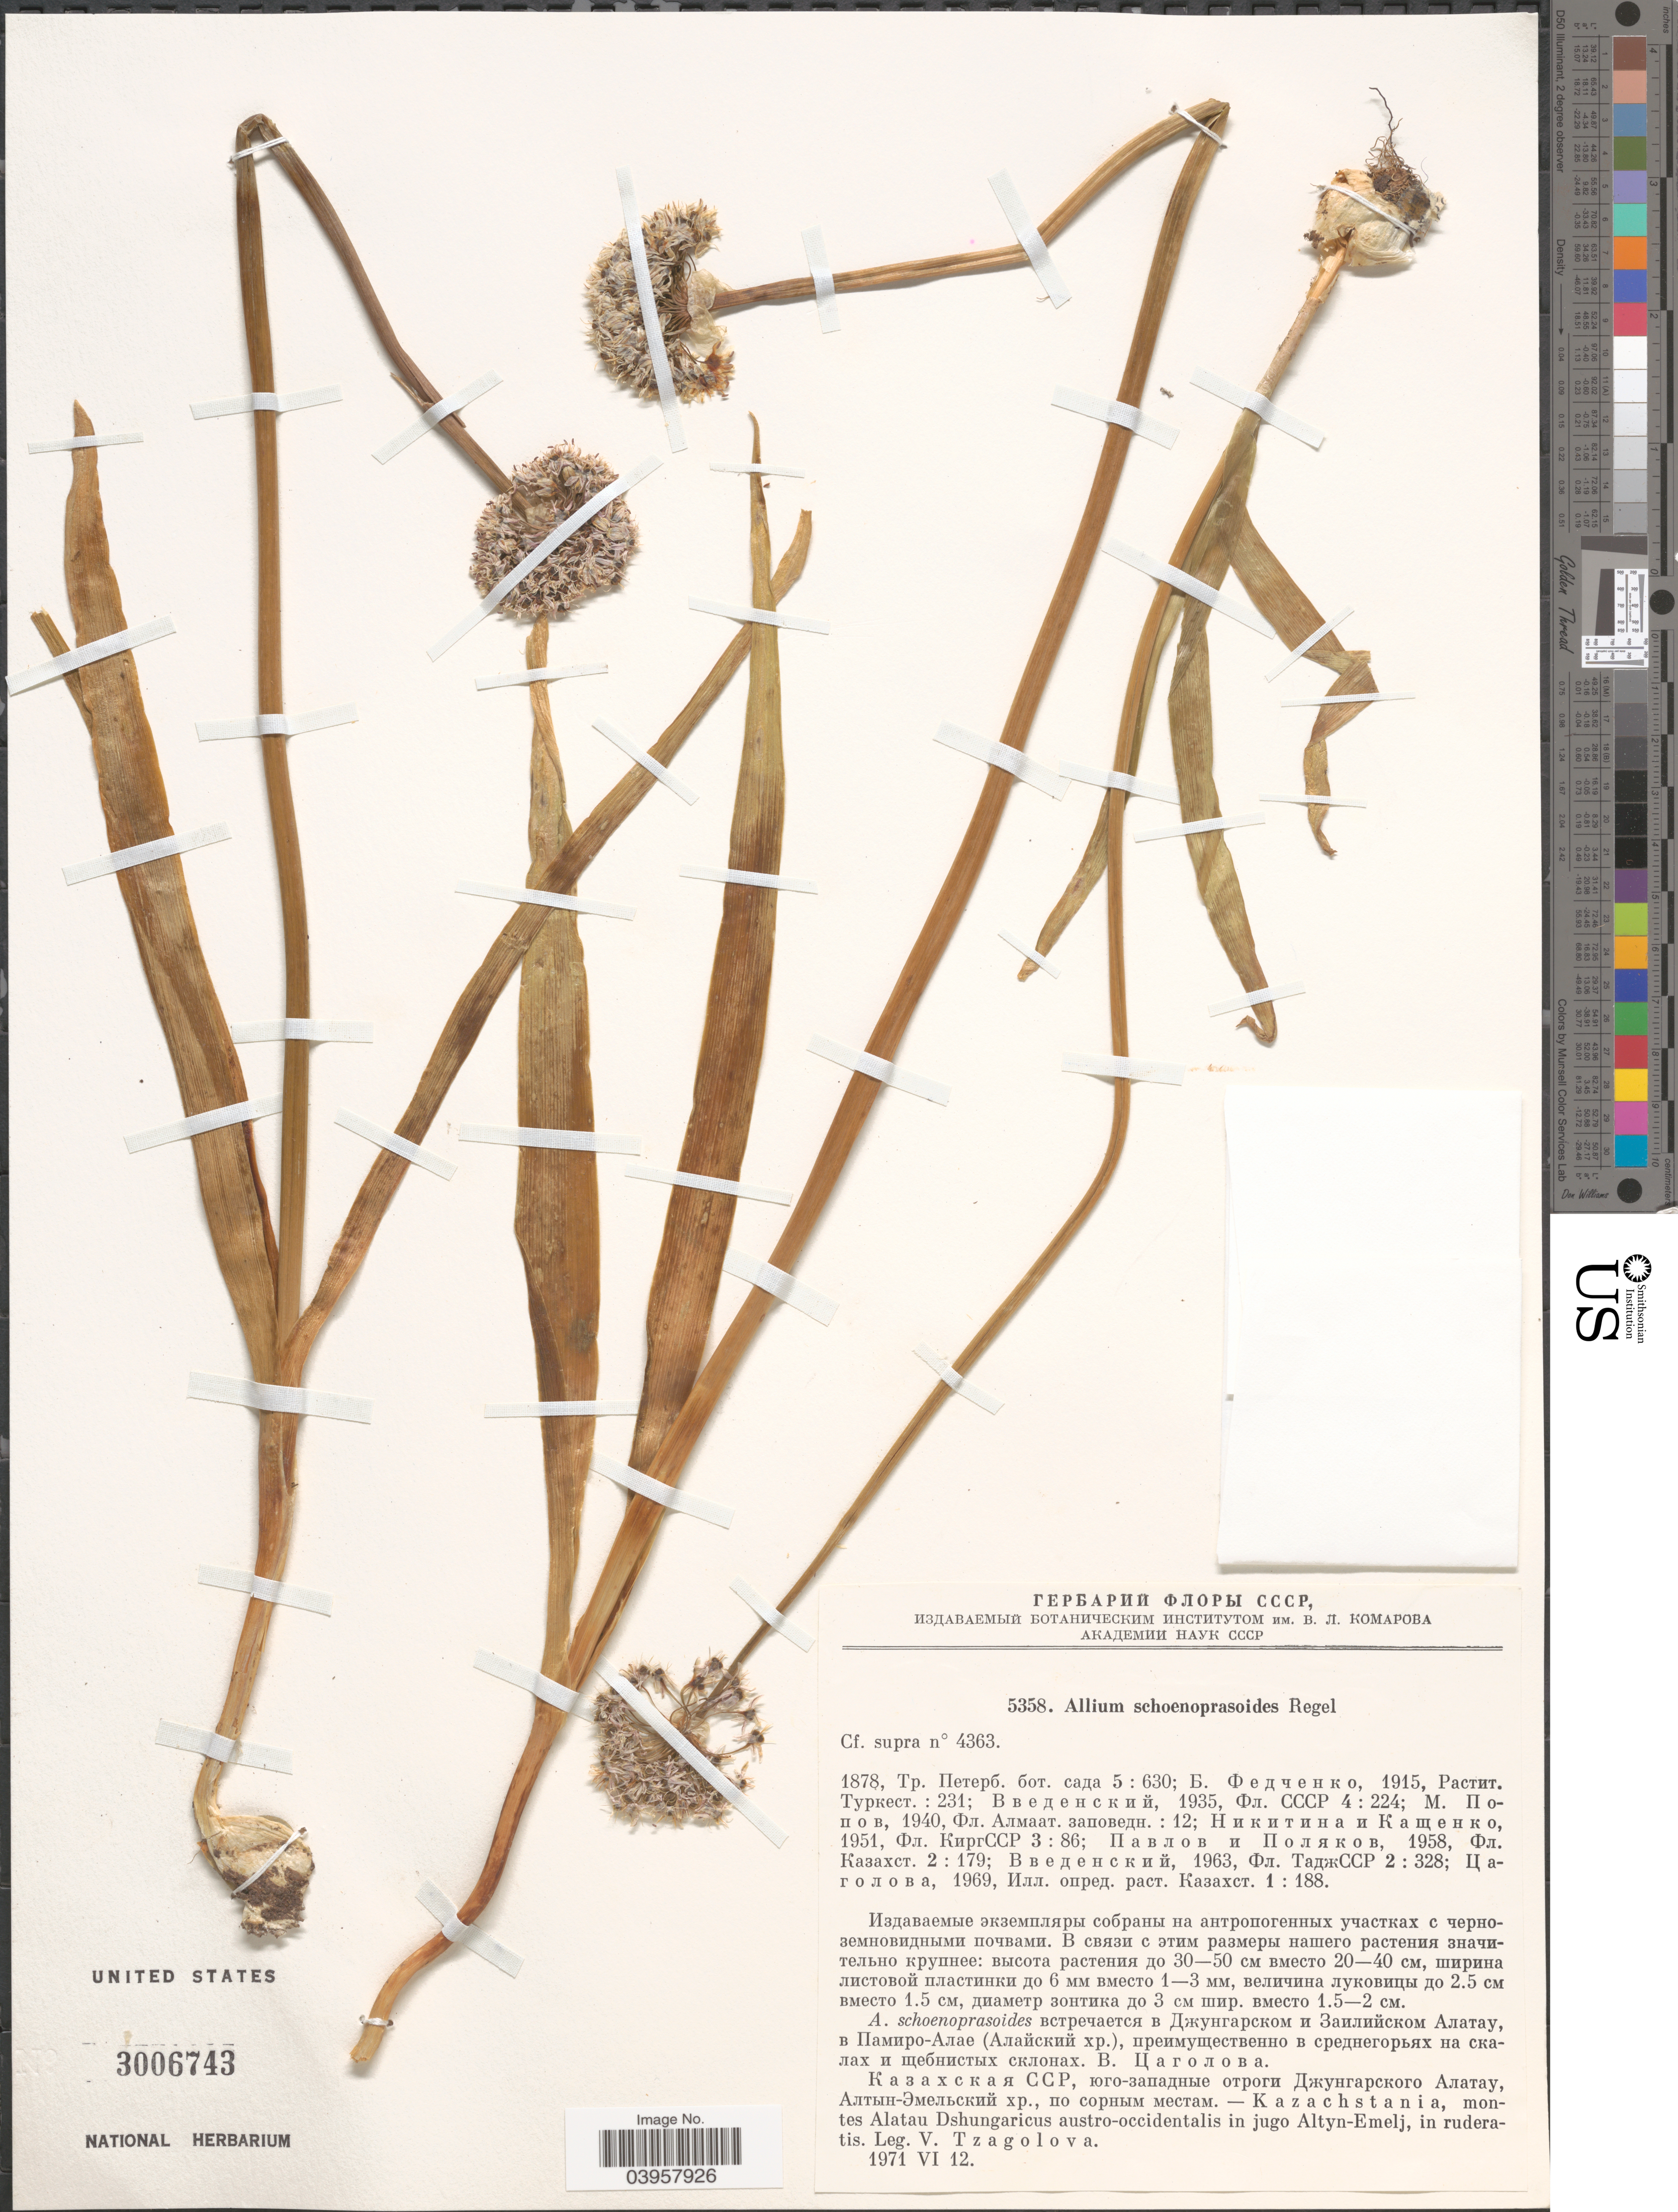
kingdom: Plantae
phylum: Tracheophyta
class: Liliopsida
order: Asparagales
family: Amaryllidaceae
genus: Allium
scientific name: Allium schoenoprasoides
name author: Regel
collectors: V. Tzagolova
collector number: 5358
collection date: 1971-06-12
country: Kazakhstan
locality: Kazachstania, montes Alatau Dshungaricus austro-occidentalis in jugo Altyn Emelj.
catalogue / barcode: US 3006743